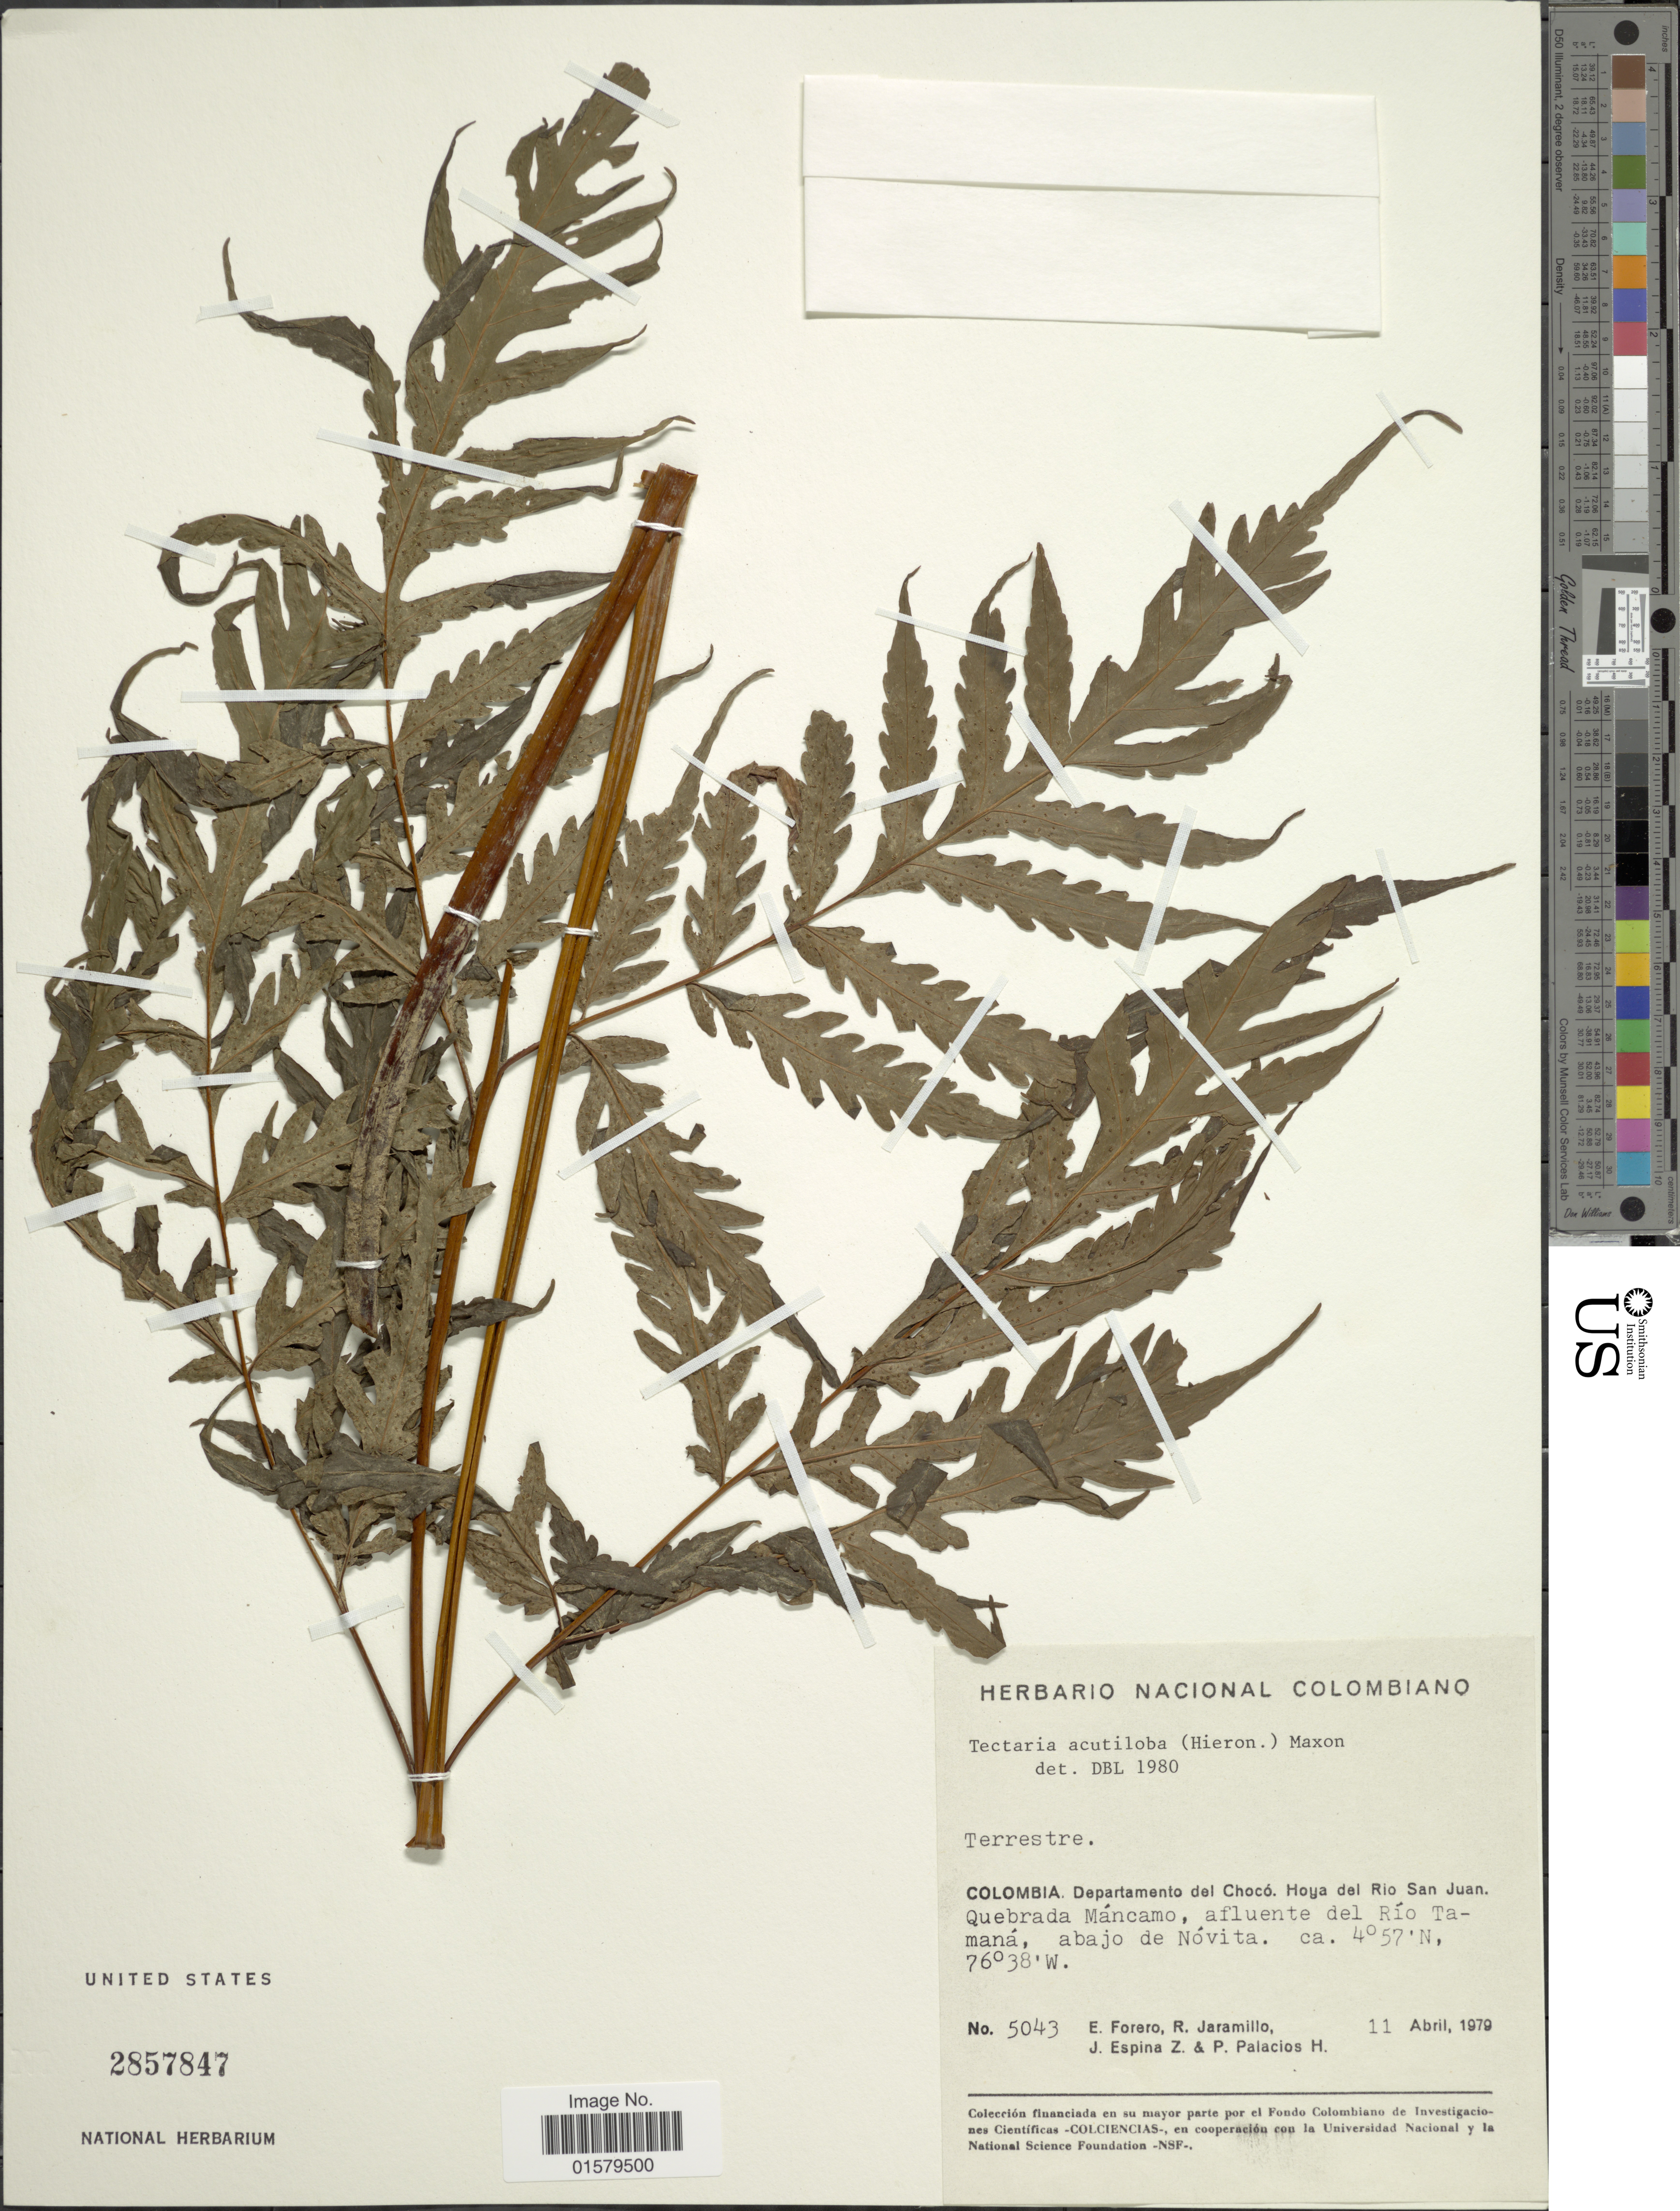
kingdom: Plantae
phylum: Tracheophyta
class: Polypodiopsida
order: Polypodiales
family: Tectariaceae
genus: Tectaria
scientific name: Tectaria acutiloba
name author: (Hieron.) Maxon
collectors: E. Forero, R. Jaramillo M., J. Espina Z. & P. Palacios H.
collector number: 5043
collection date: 1979-04-11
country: Colombia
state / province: Chocó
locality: Hoya del Rio San Juan. Quebrada Mancamo, afluente del Rio Tamana, abajo de Novita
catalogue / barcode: US 2857847